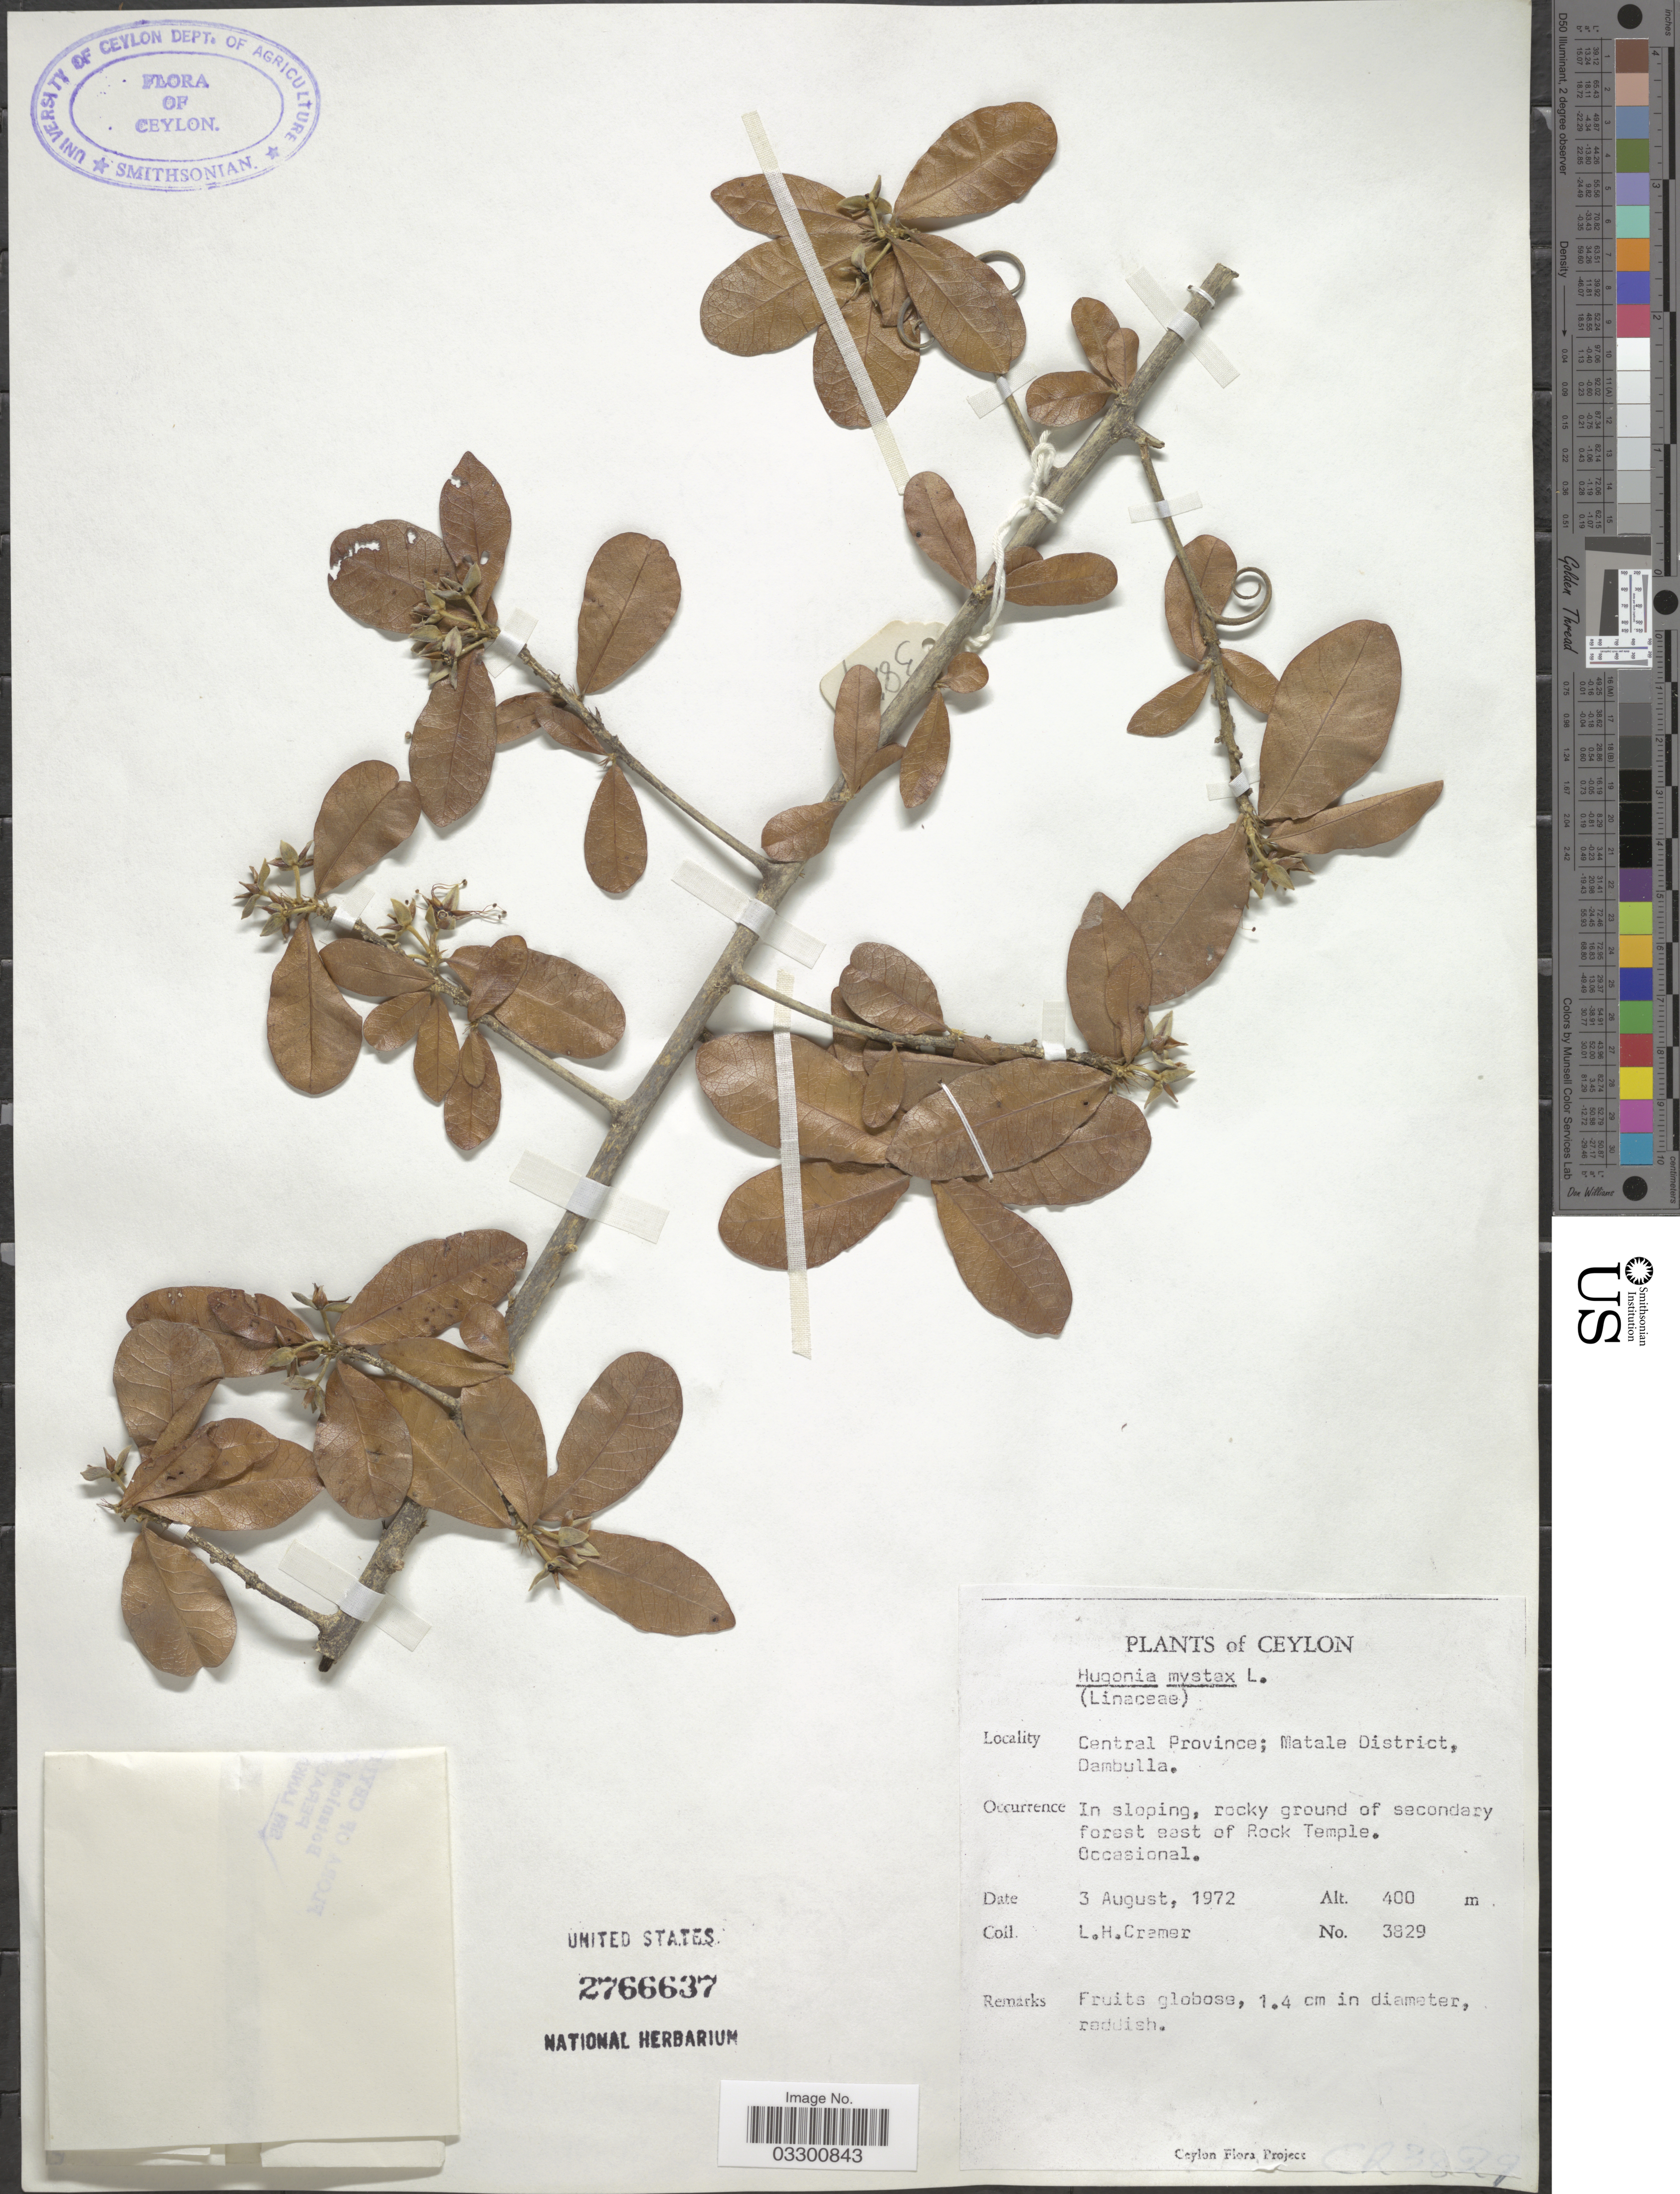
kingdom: Plantae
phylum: Tracheophyta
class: Magnoliopsida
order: Malpighiales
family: Linaceae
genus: Hugonia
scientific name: Hugonia mystax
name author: L.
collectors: L. H. Cramer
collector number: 3829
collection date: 1972-08-03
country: Sri Lanka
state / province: Central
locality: Ceylon, Matale District, Dambulla. In sloping, rocky ground of secondary forest east of Rock Temple.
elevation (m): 400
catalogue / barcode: US 2766637